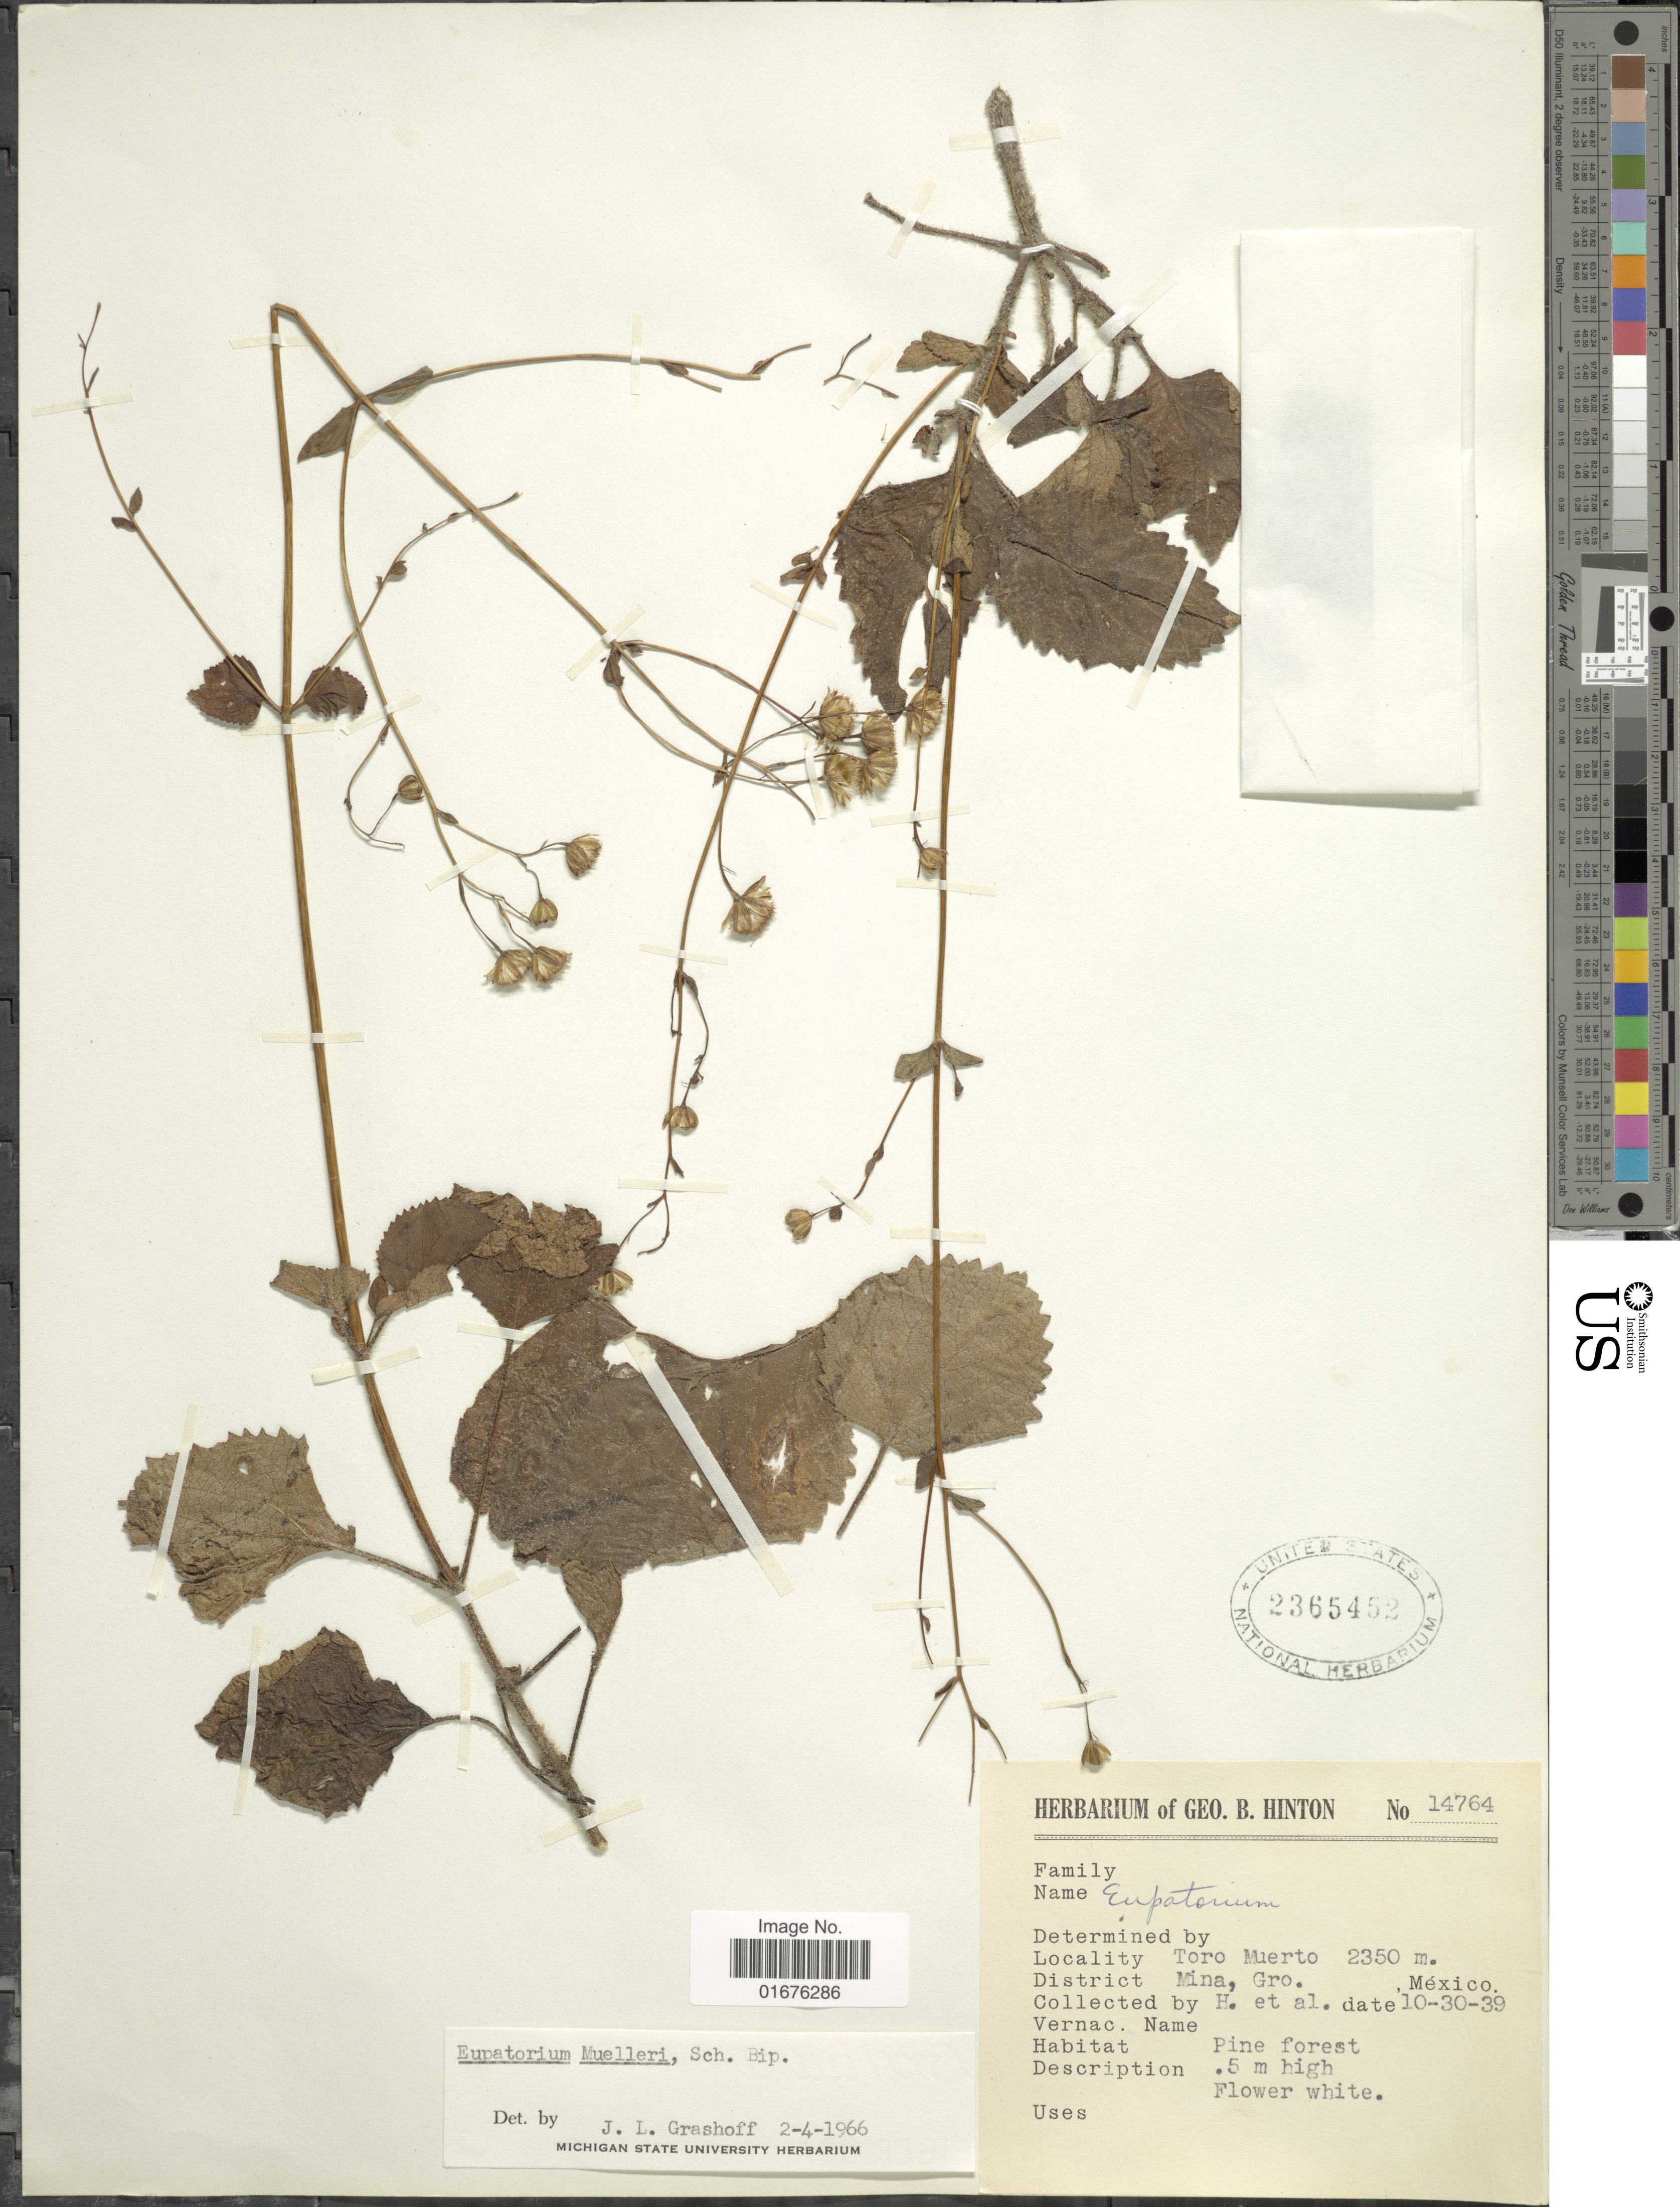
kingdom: Plantae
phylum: Tracheophyta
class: Magnoliopsida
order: Asterales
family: Asteraceae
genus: Ageratina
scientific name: Ageratina muelleri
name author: (Sch. Bip. ex Klatt) R.M. King & H. Rob.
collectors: G. B. Hinton & et al.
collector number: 14764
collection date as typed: Transcribed d/m/y: 30/10/39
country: Mexico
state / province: Guerrero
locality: Toro Muerto, District Mina, Pine forest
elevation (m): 2350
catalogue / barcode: US 2365452